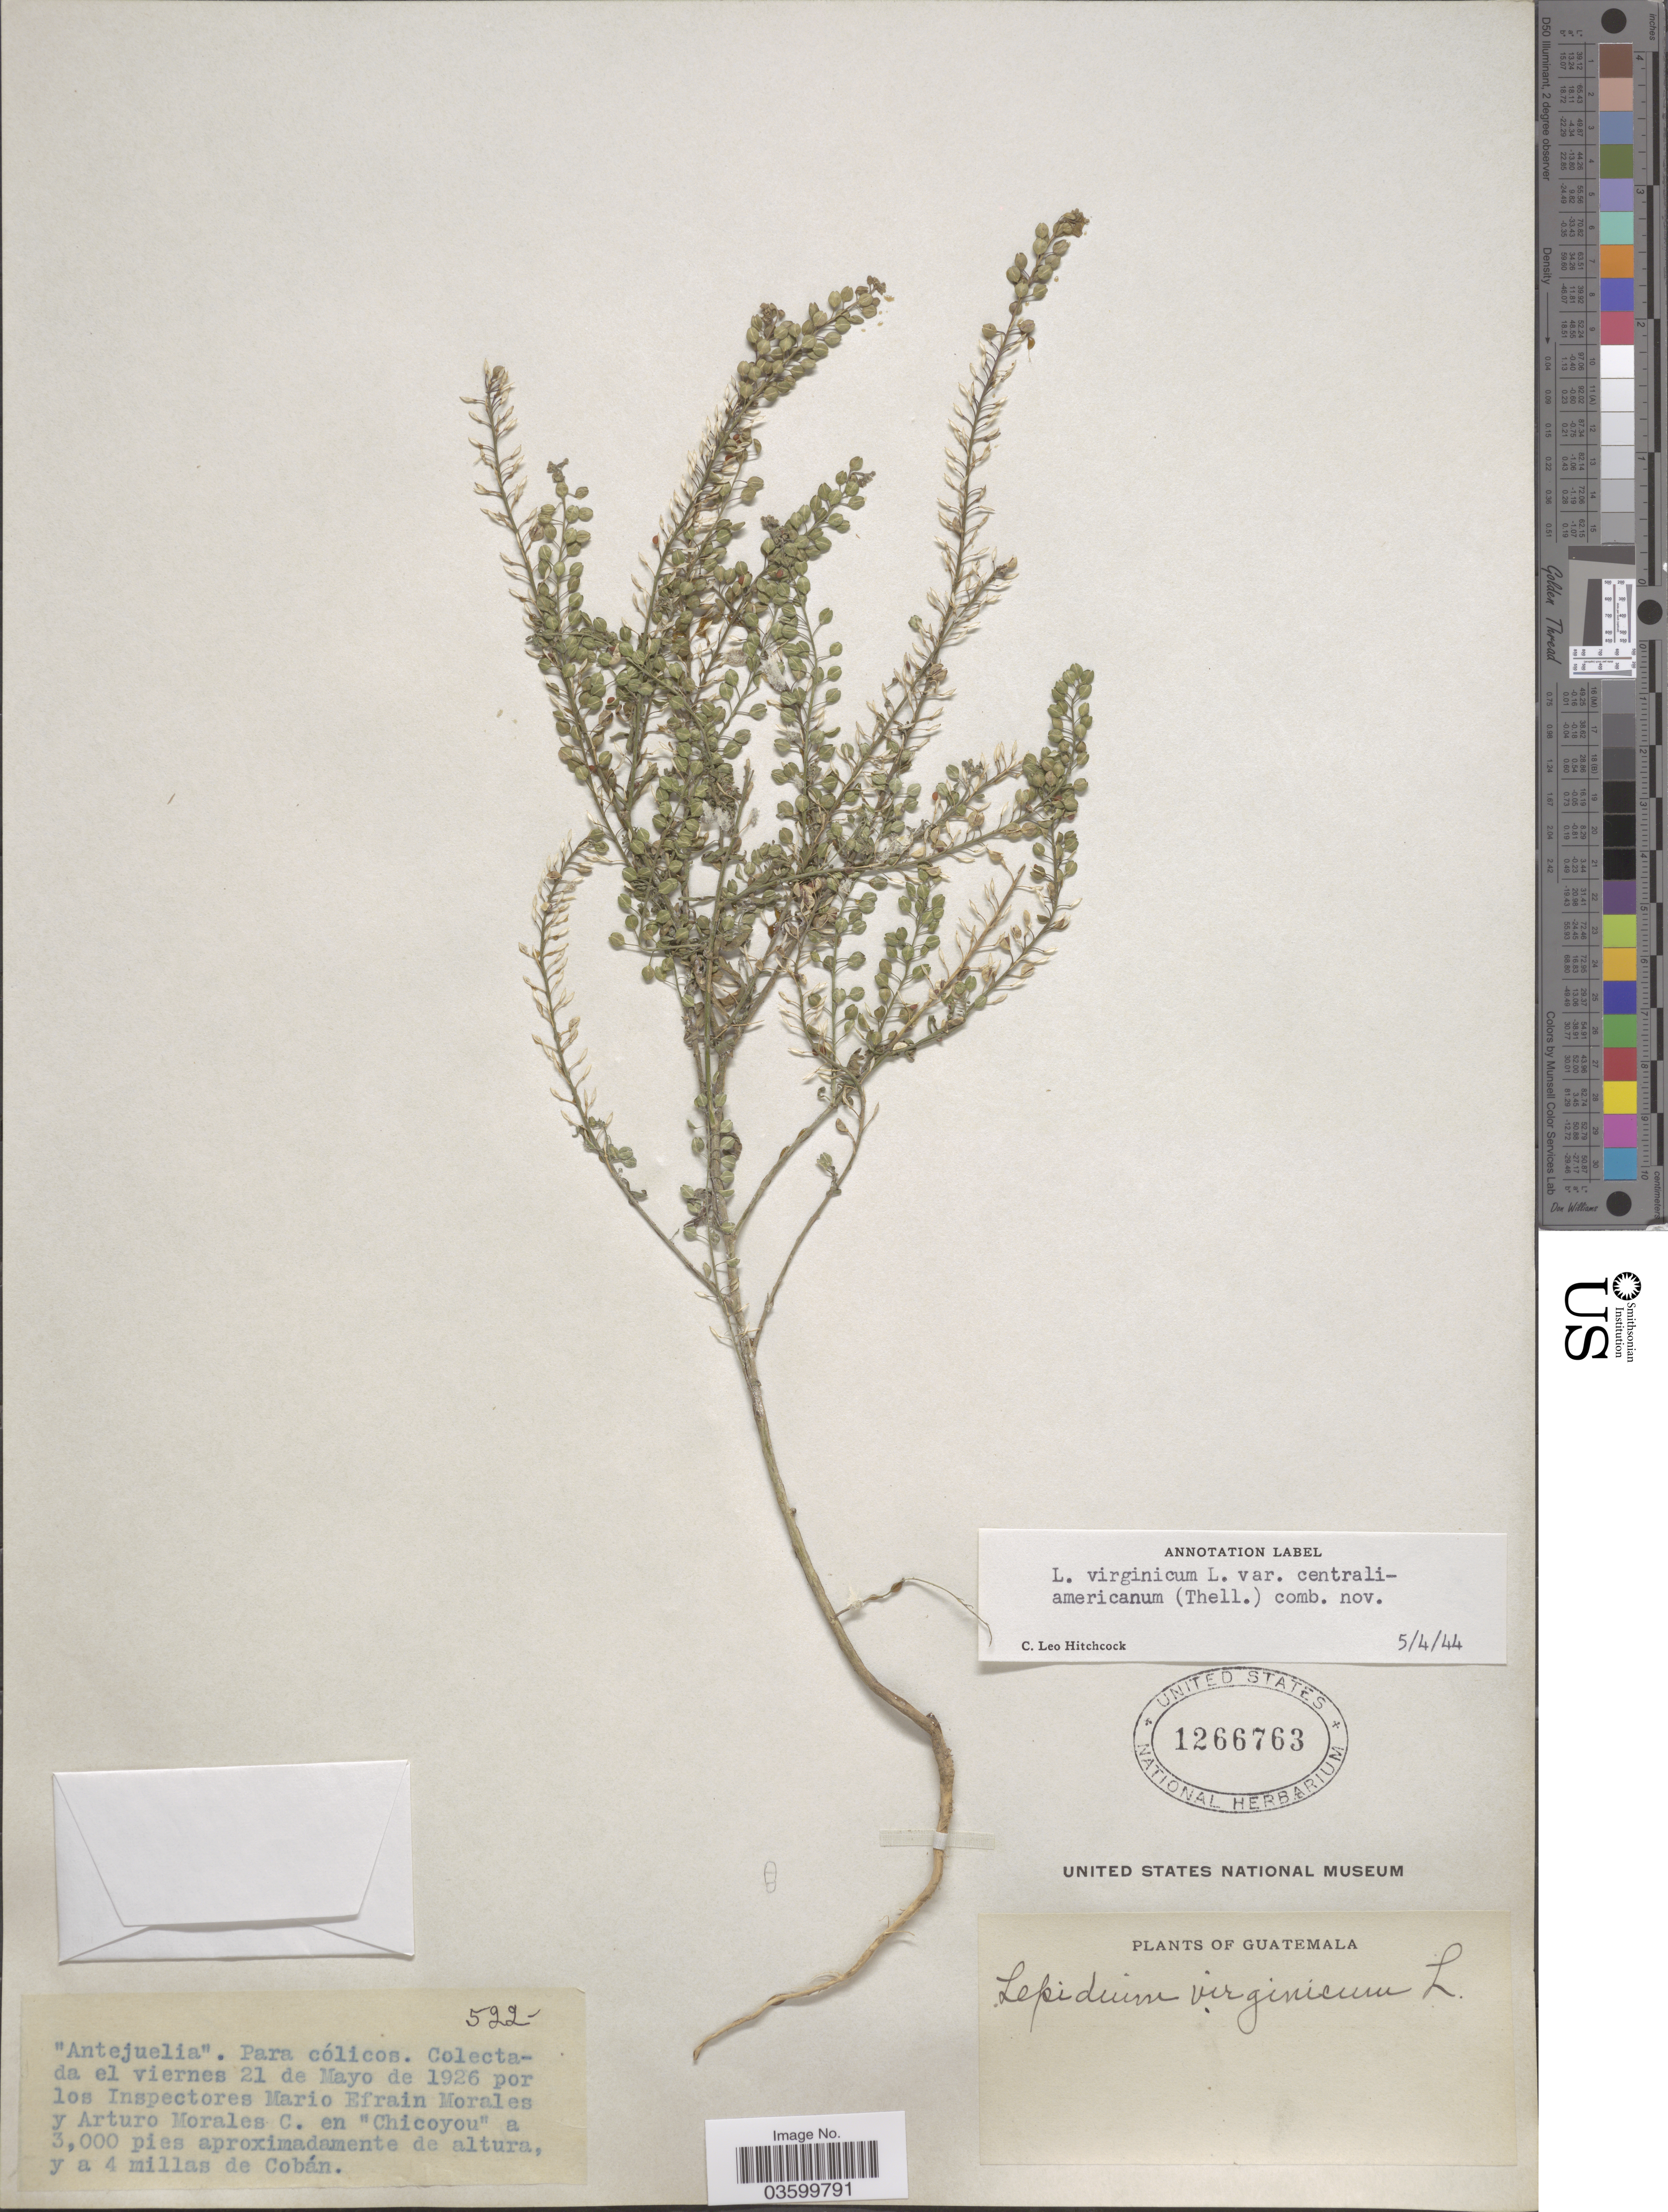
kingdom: Plantae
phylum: Tracheophyta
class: Magnoliopsida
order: Brassicales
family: Brassicaceae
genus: Lepidium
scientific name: Lepidium virginicum var. centrali-americanum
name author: (Thell.) C.L. Hitchc.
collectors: M. Morales & A. Morales C.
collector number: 522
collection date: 1926-05-21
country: Guatemala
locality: Chicoyou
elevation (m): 914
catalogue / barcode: US 1266763